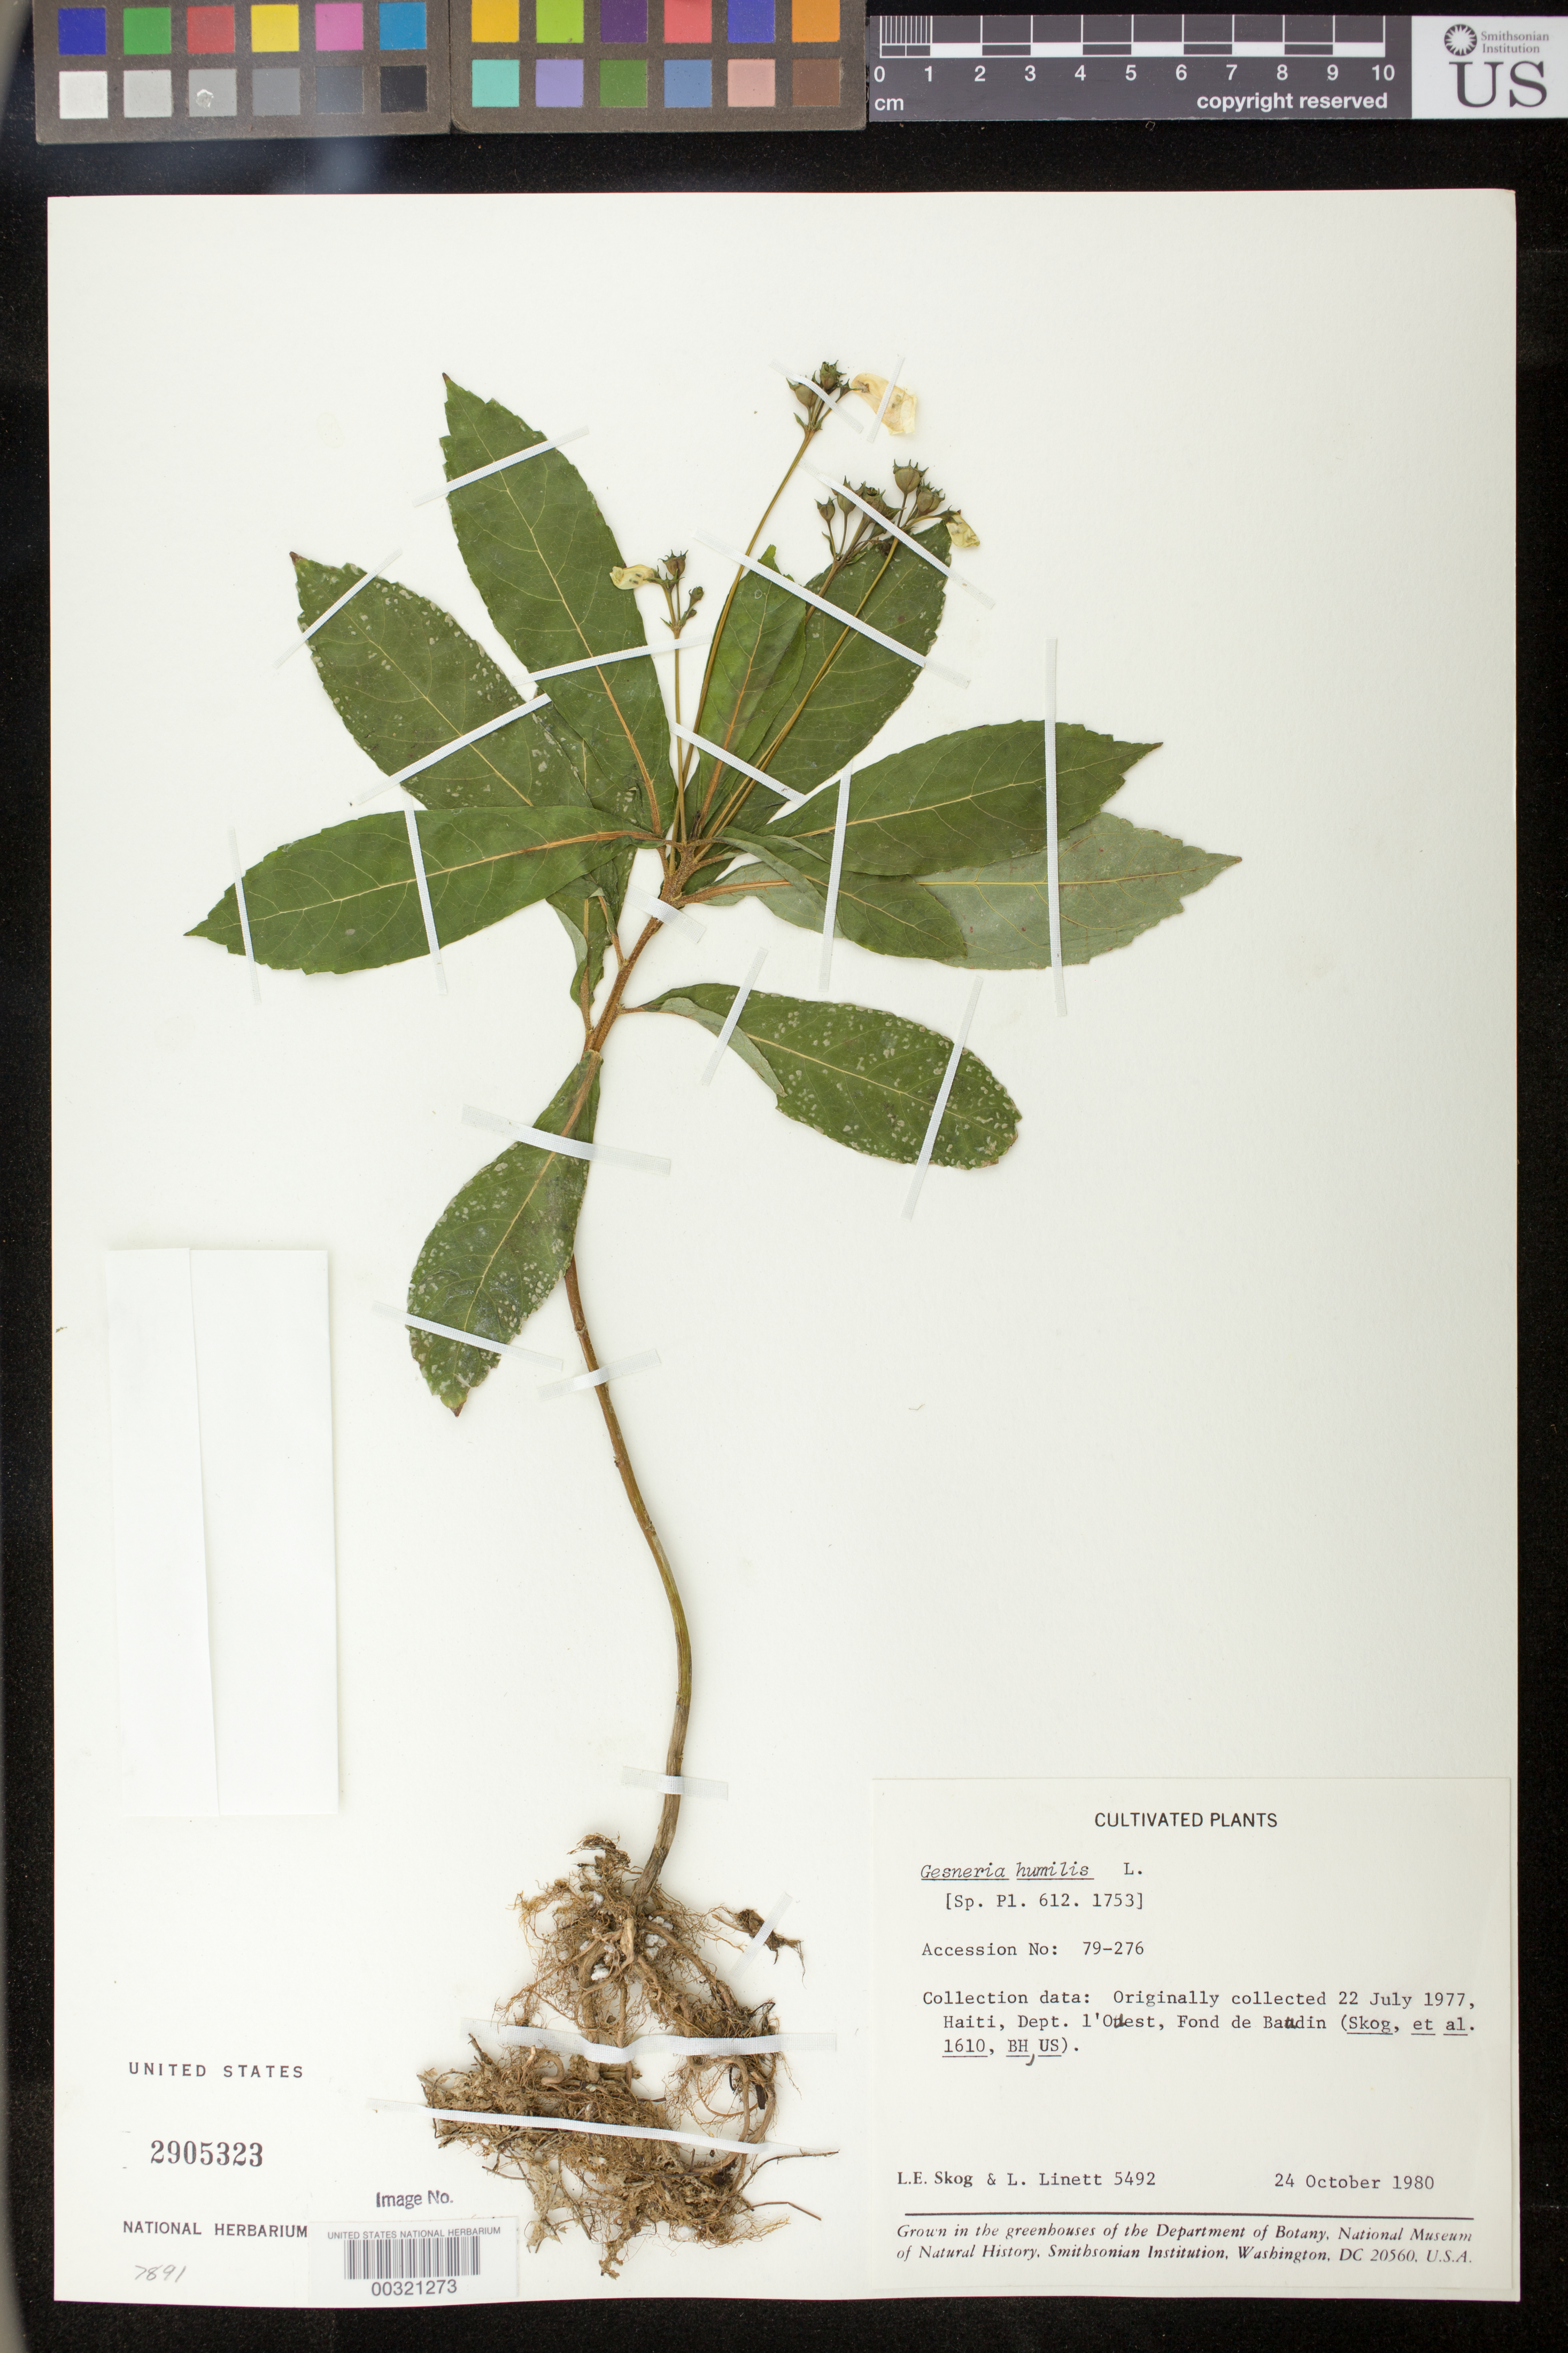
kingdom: Plantae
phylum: Tracheophyta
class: Magnoliopsida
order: Lamiales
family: Gesneriaceae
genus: Gesneria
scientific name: Gesneria humilis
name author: L.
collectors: L. E. Skog & L. Linett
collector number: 5492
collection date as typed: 24 Oct 1980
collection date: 1980-10-24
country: Haiti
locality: U.S.A, District of Columbia, greenhouse at US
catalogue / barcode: US 2905323